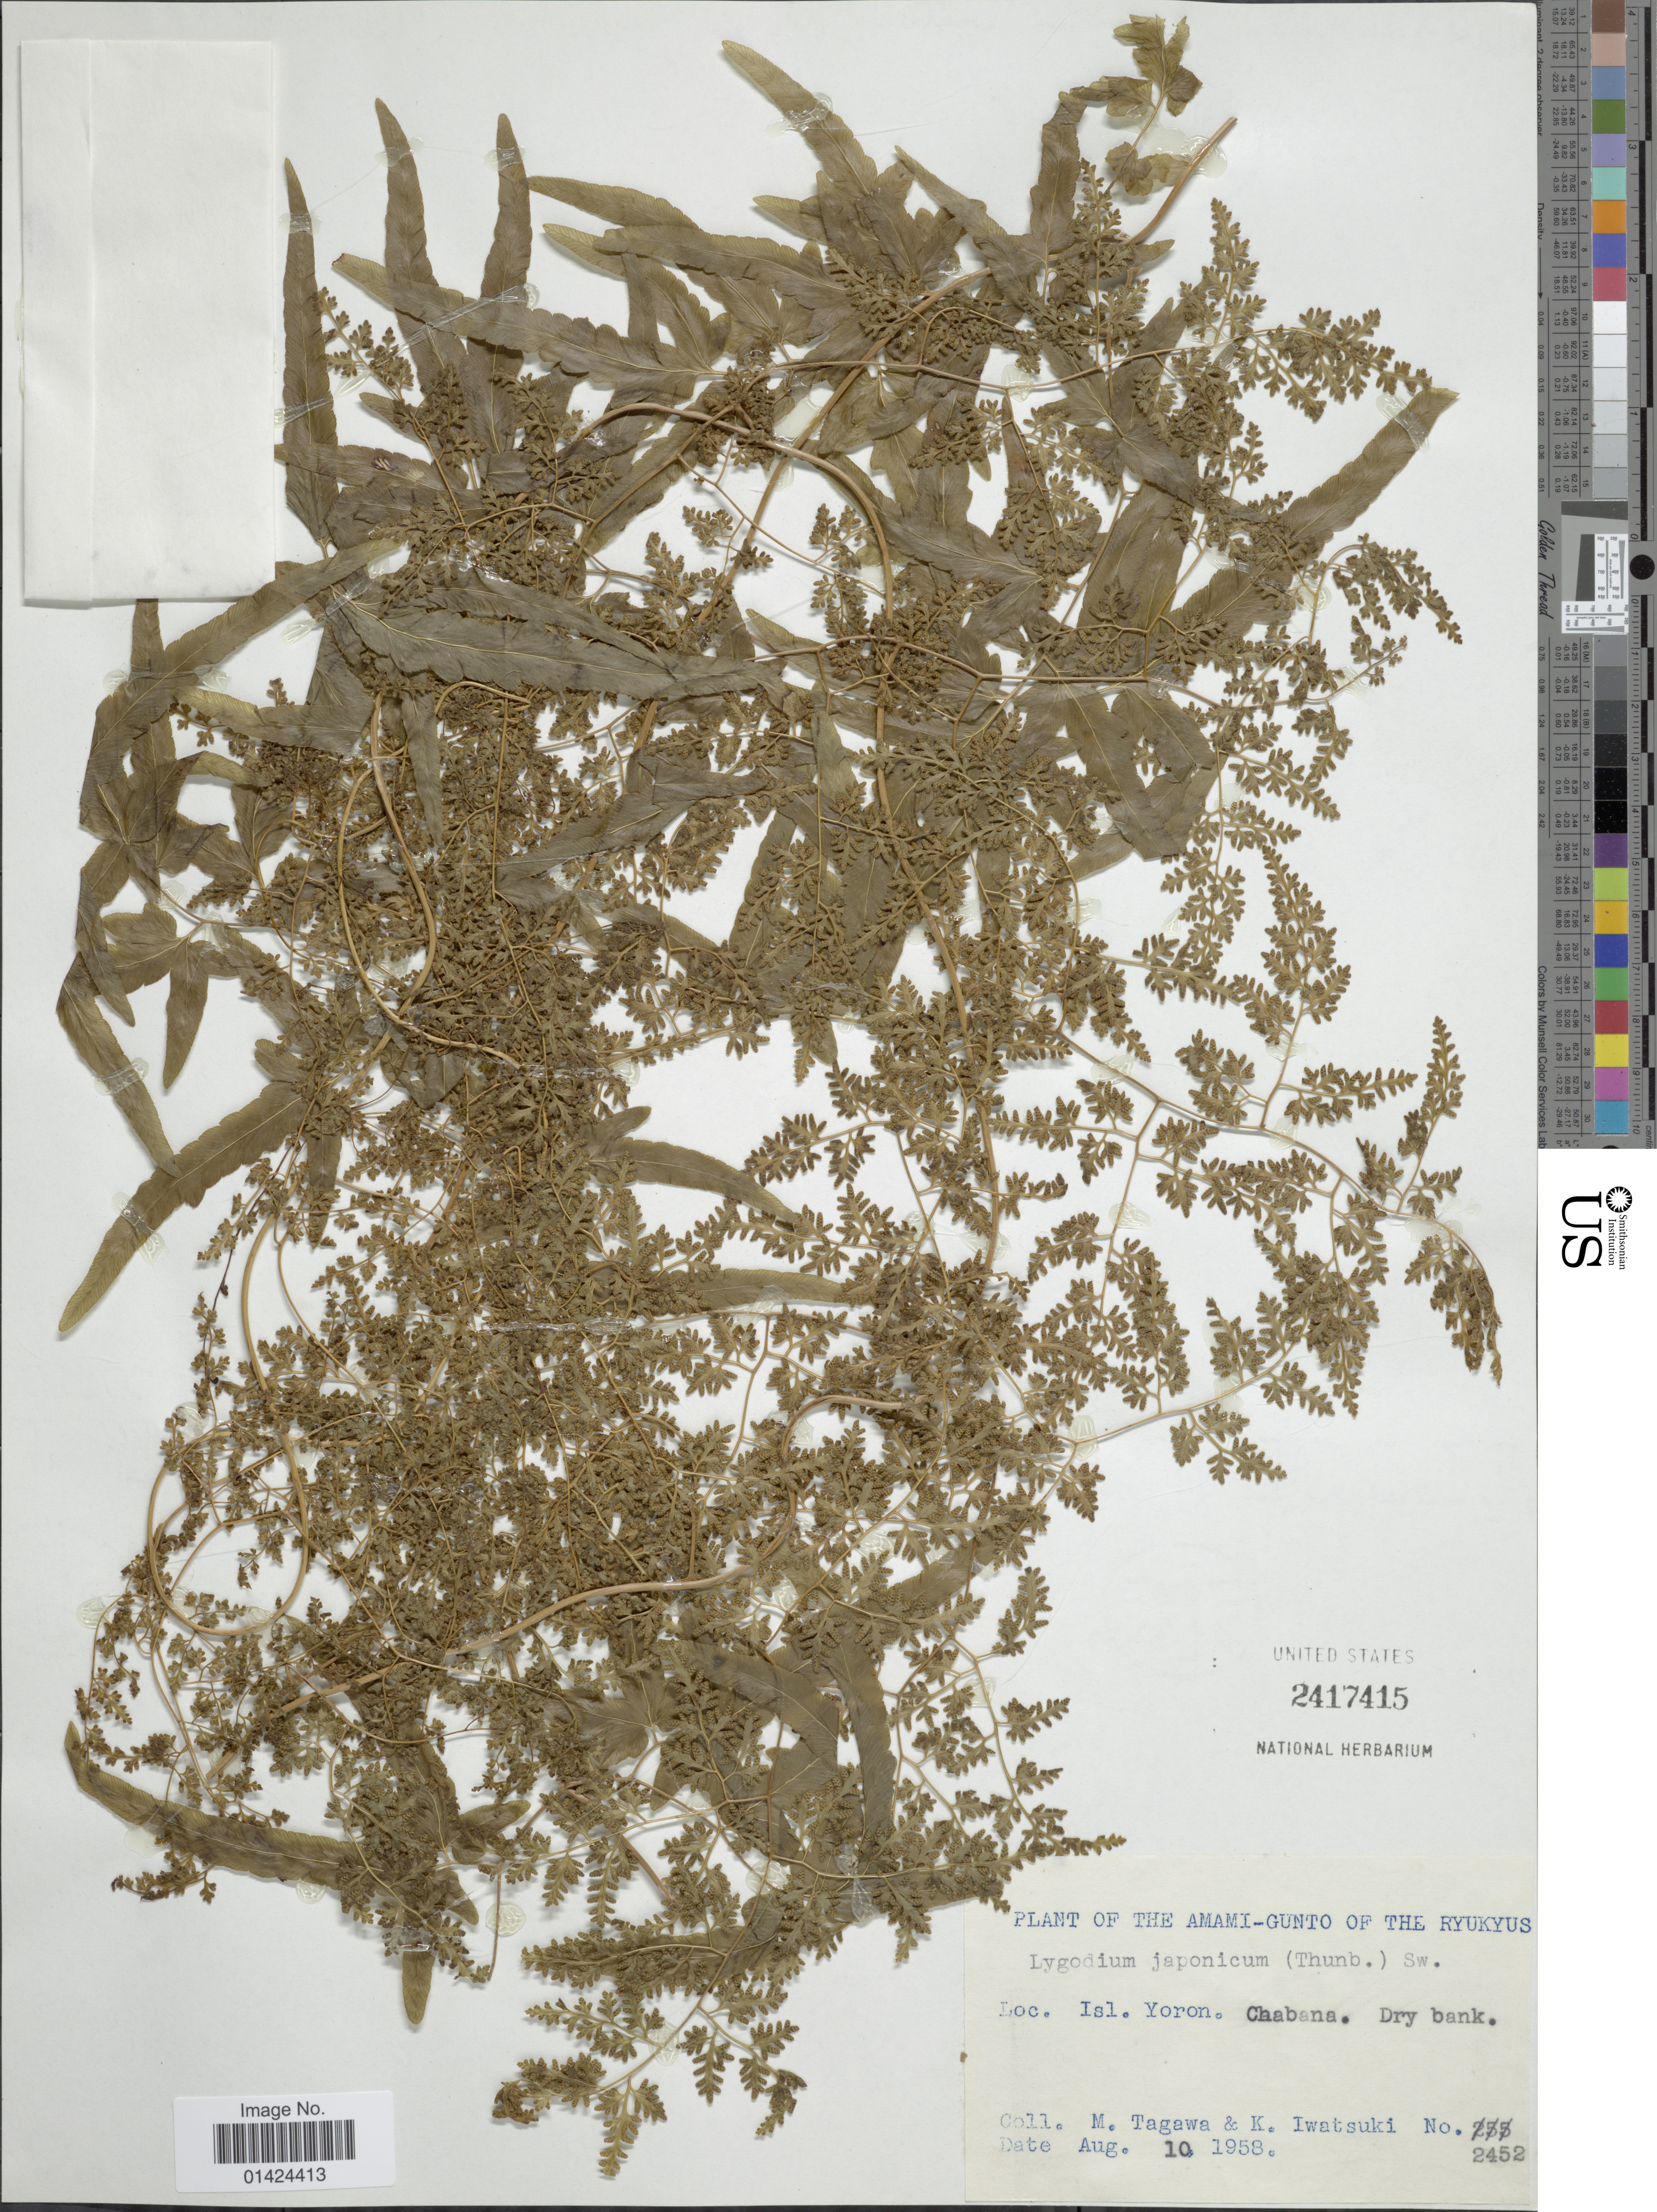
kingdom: Plantae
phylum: Tracheophyta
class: Polypodiopsida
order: Schizaeales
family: Lygodiaceae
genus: Lygodium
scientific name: Lygodium japonicum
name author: (Thunb.) Sw.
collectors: M. Tagawa & K. Iwatsuki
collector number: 2452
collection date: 1958-08-10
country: Japan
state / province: Okinawa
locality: Isl. Yoron. Amami-Gunto of the Ryukyus. Isl. Yoron. Chabana.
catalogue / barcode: US 2417415